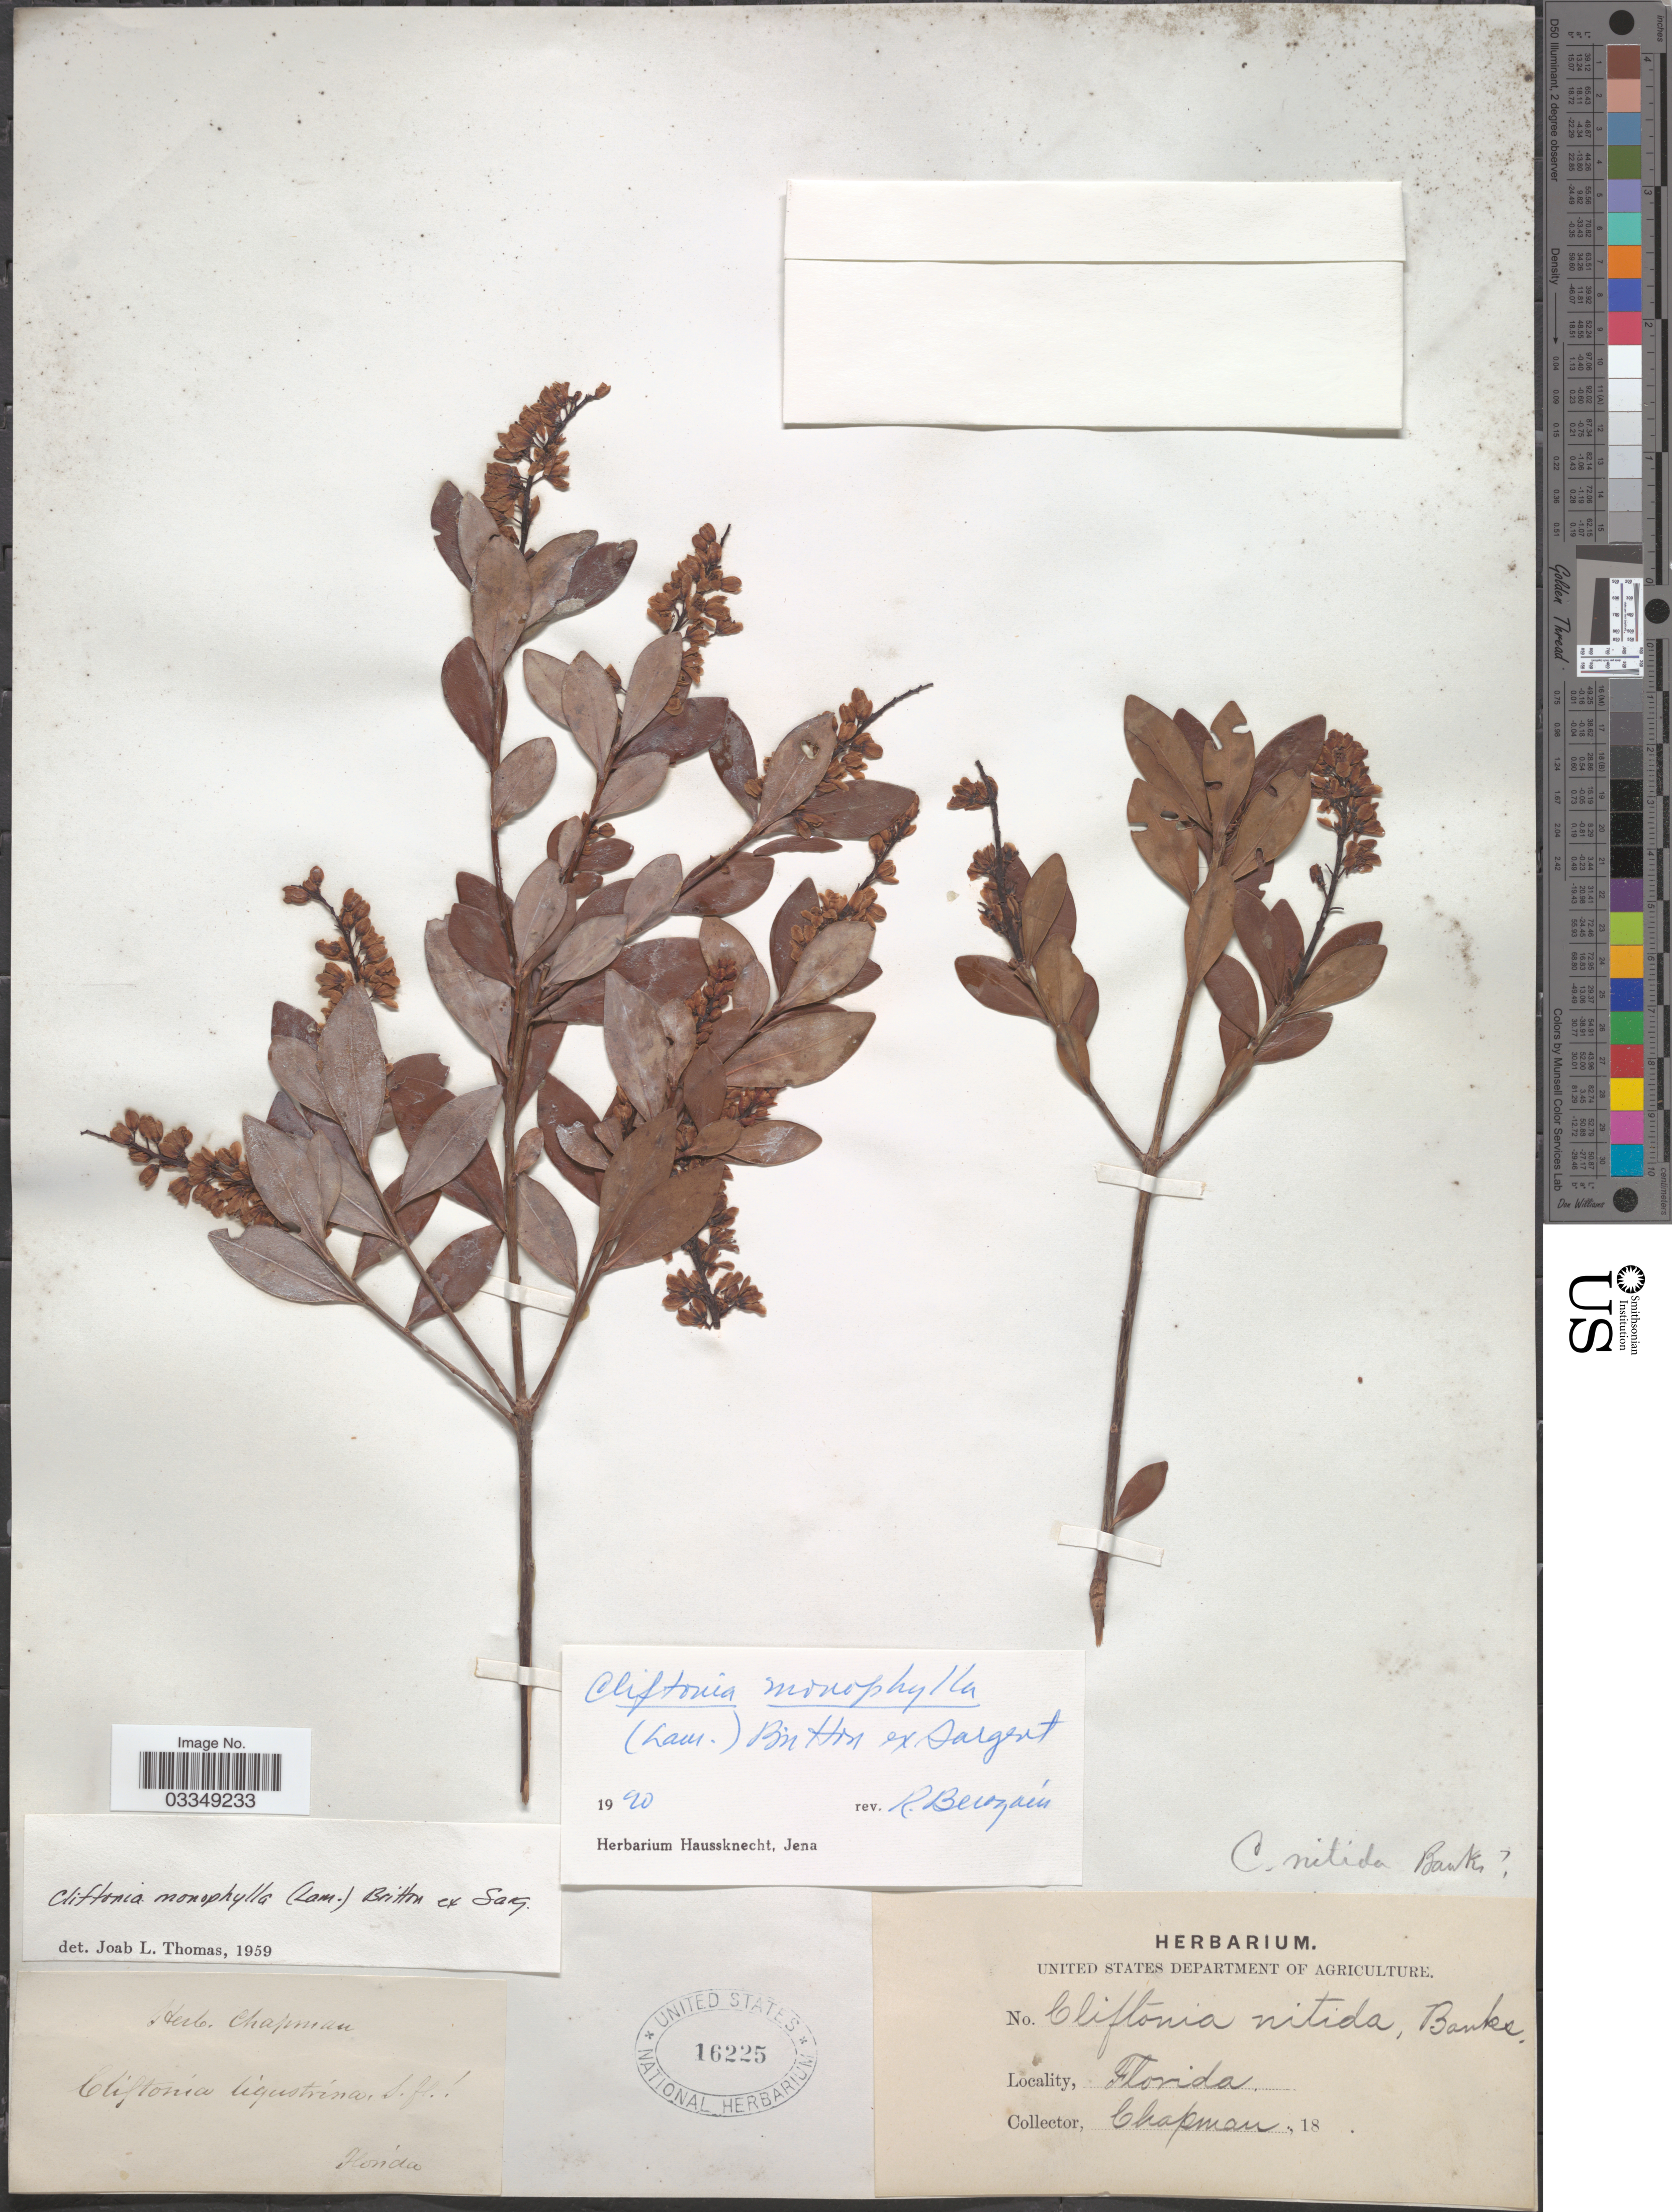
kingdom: Plantae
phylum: Tracheophyta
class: Magnoliopsida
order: Ericales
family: Cyrillaceae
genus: Cliftonia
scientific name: Cliftonia monophylla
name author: (Lam.) Britton ex Sarg.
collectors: A. Chapman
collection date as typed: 18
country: United States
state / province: Florida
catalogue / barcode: US 16225